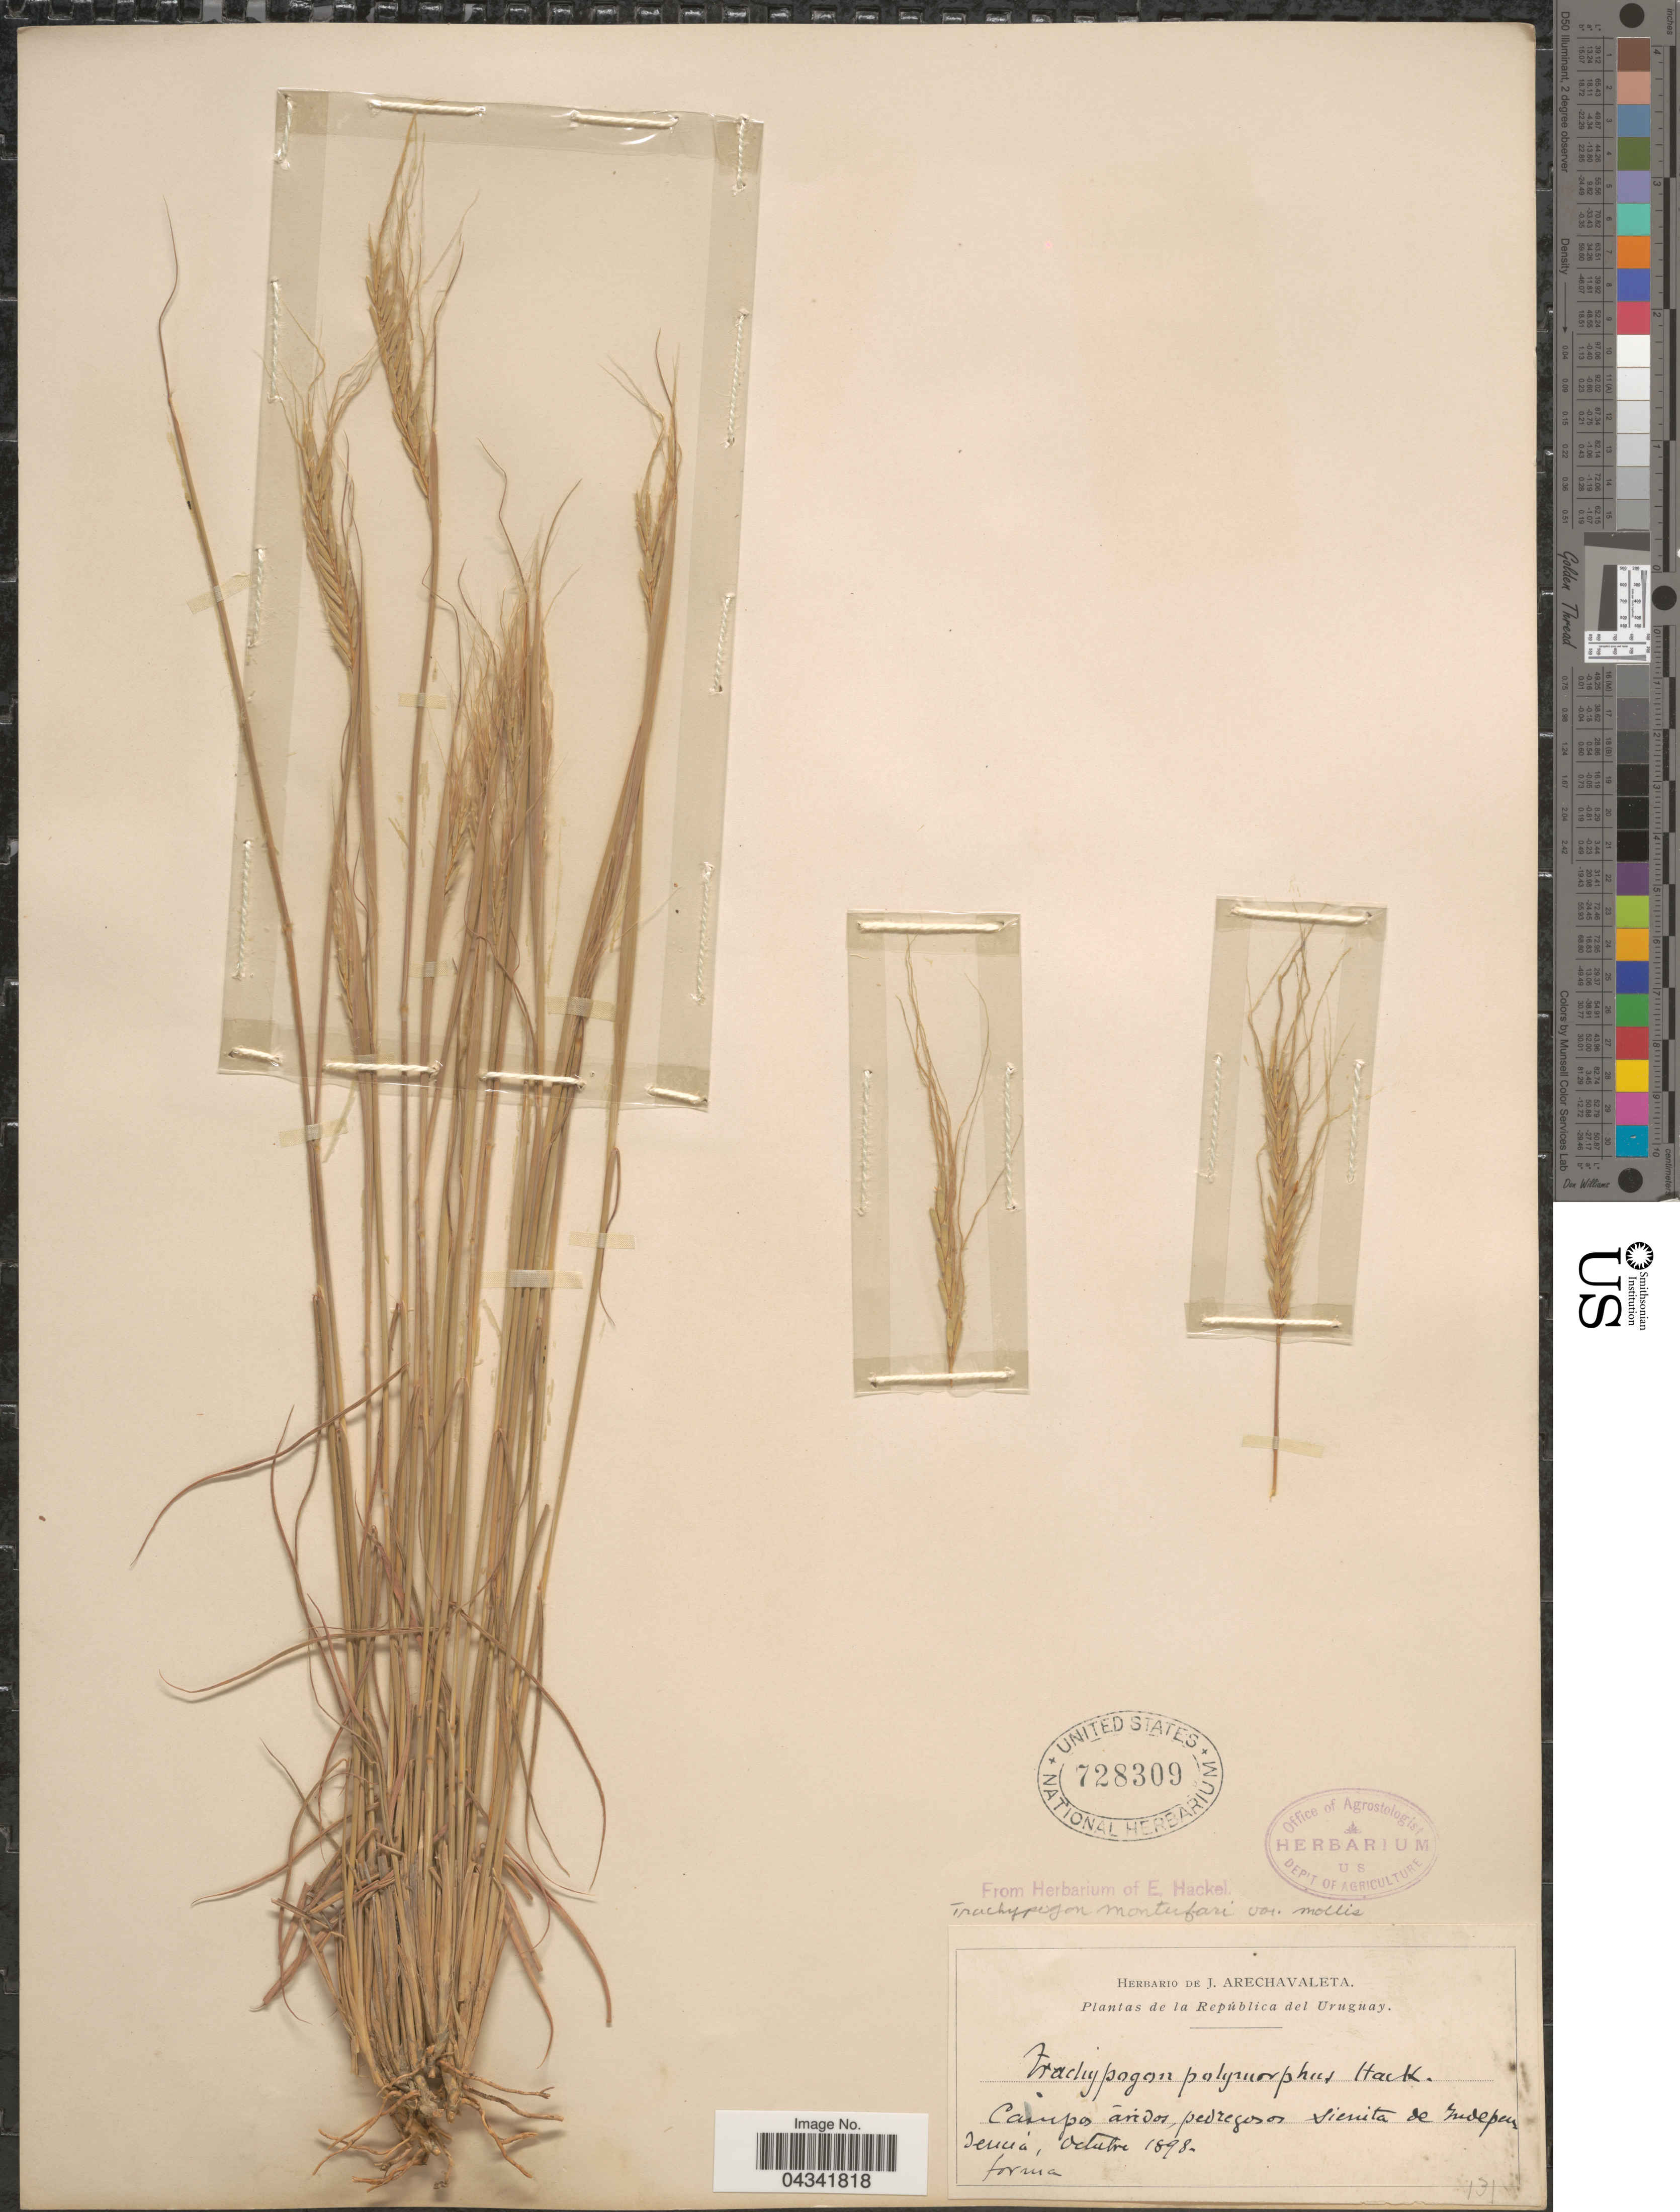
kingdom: Plantae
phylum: Tracheophyta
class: Liliopsida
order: Poales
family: Poaceae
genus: Trachypogon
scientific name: Trachypogon spicatus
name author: (L. f.) Kuntze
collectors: ex herb. de J. Arechavaleta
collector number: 131?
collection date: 1898-10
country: Uruguay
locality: República del Uruguay. Campos aridos, pedregosos. Sierrita de Independencia.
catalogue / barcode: US 728309